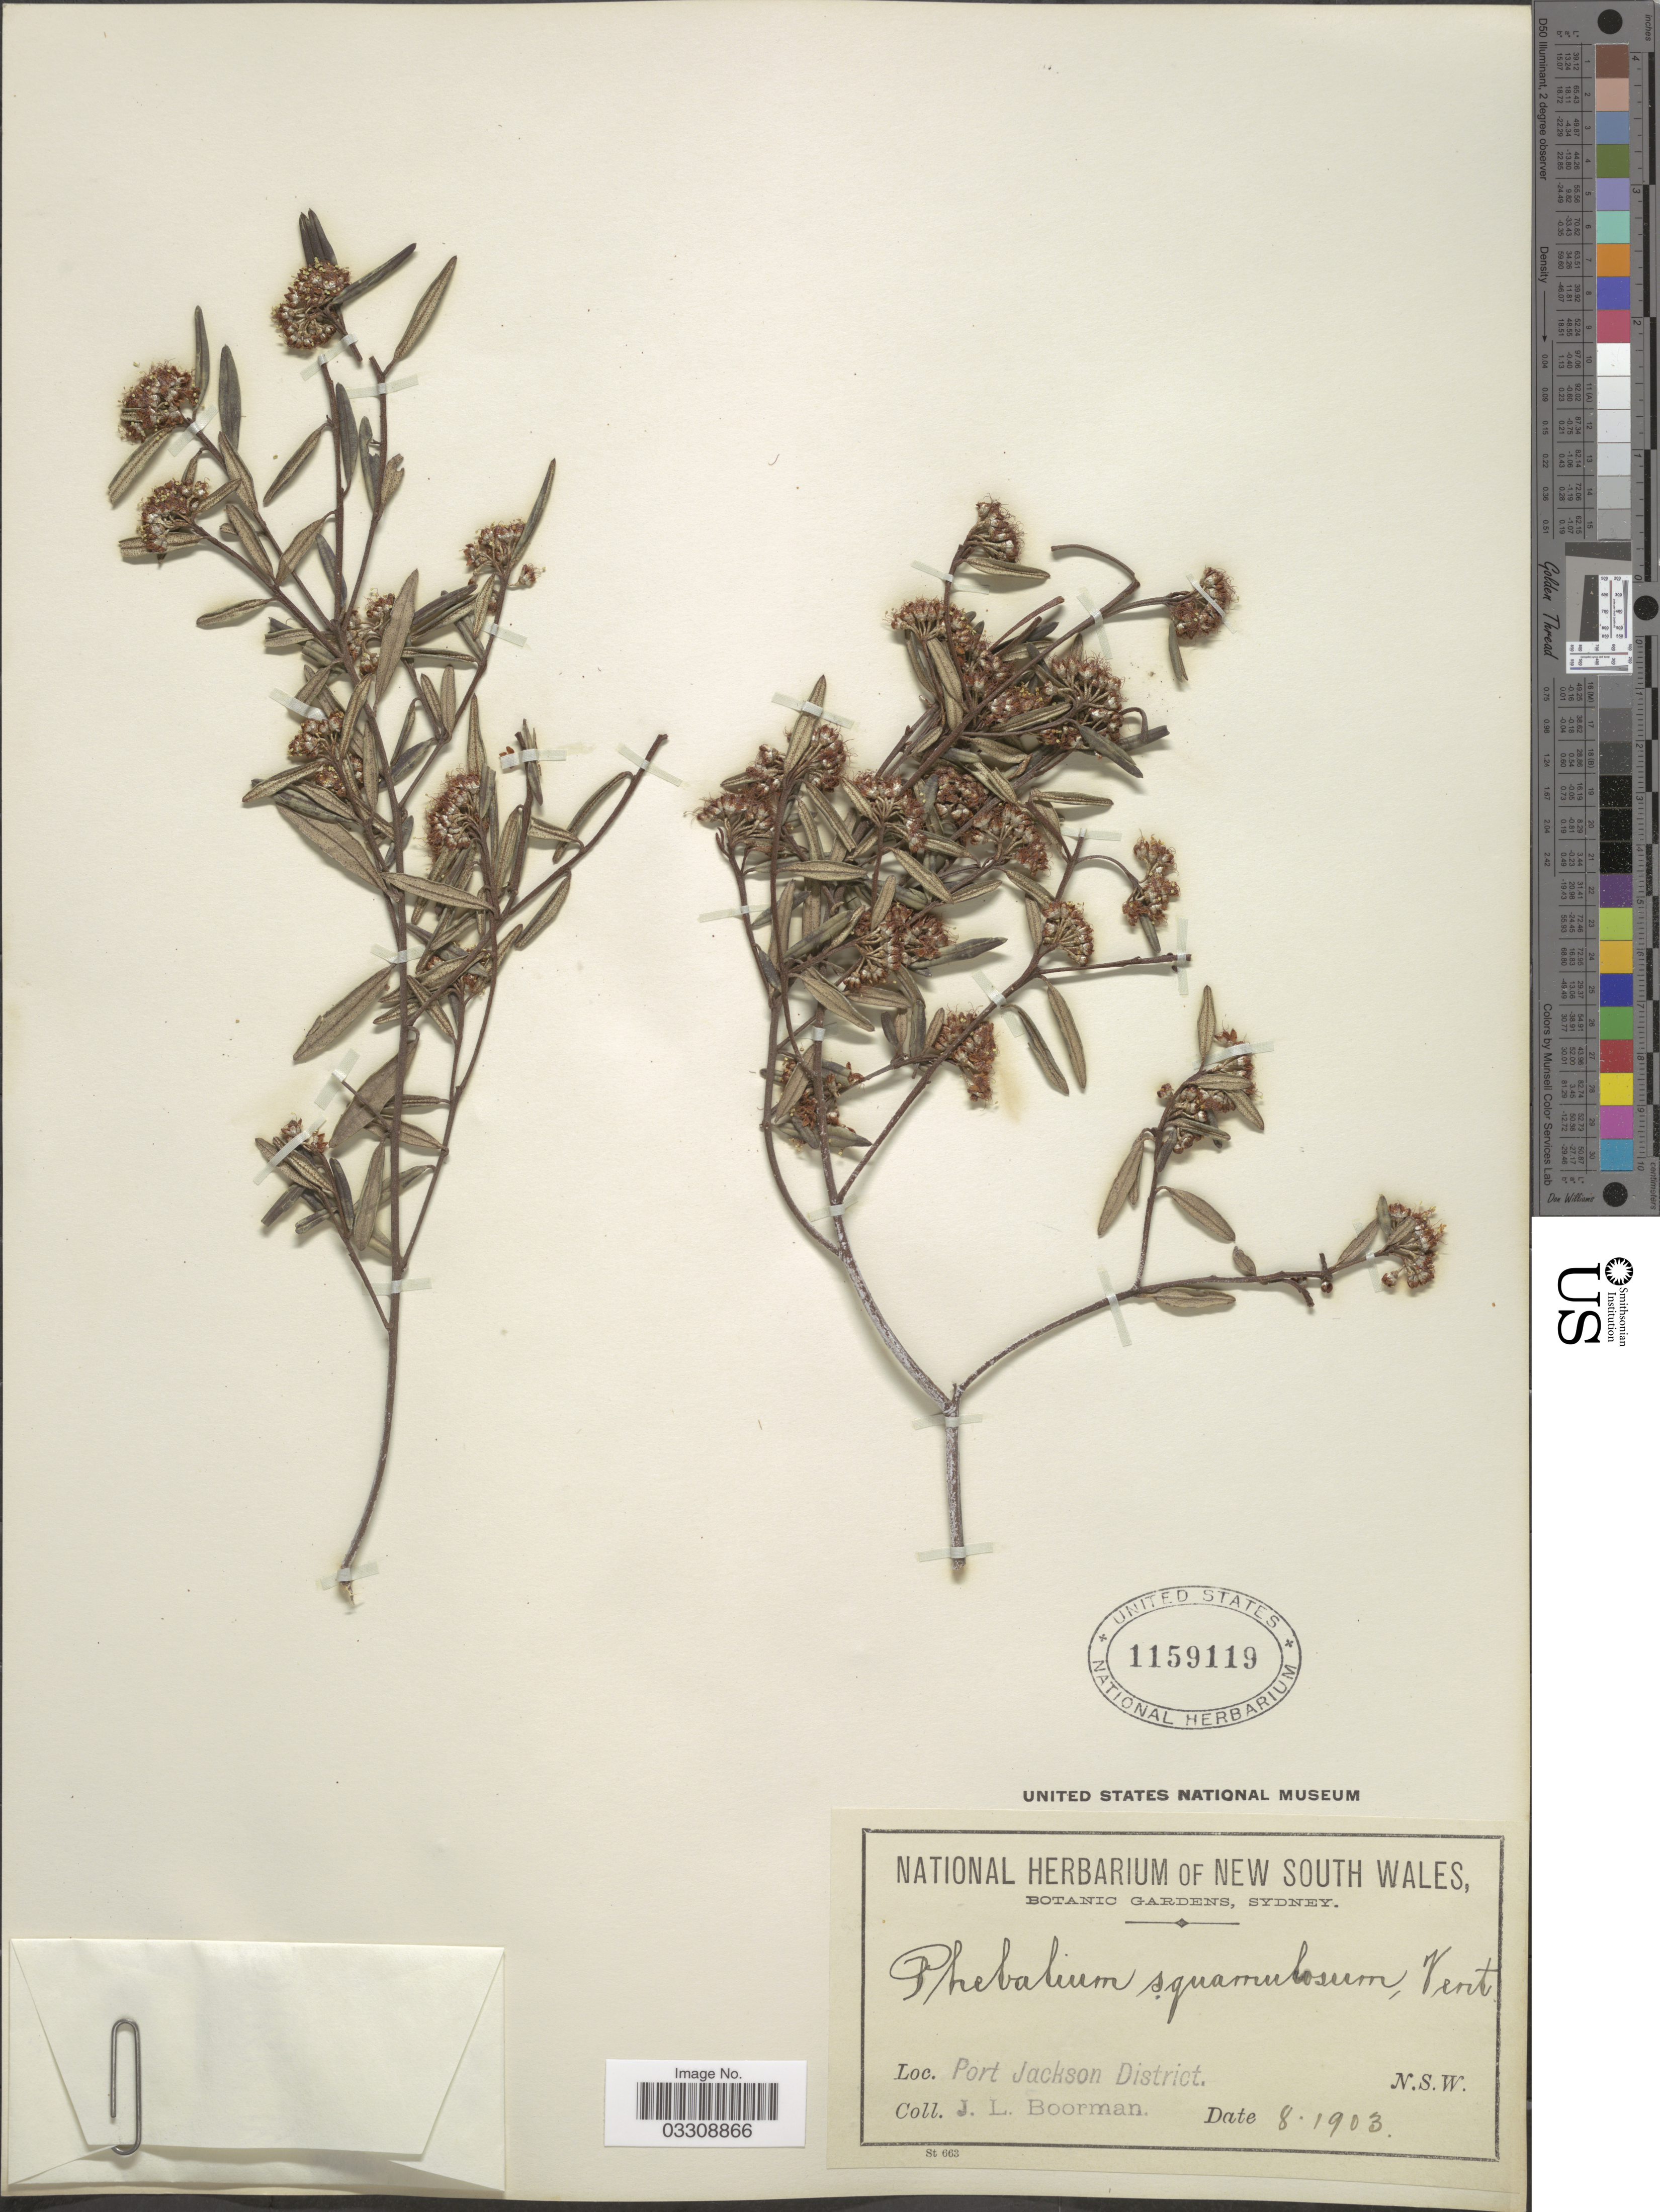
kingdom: Plantae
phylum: Tracheophyta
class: Magnoliopsida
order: Sapindales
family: Rutaceae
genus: Phebalium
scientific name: Phebalium squamulosum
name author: Vent.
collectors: J. Boorman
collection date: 1903-08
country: Australia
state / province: New South Wales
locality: Port Jackson District.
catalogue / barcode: US 1159119